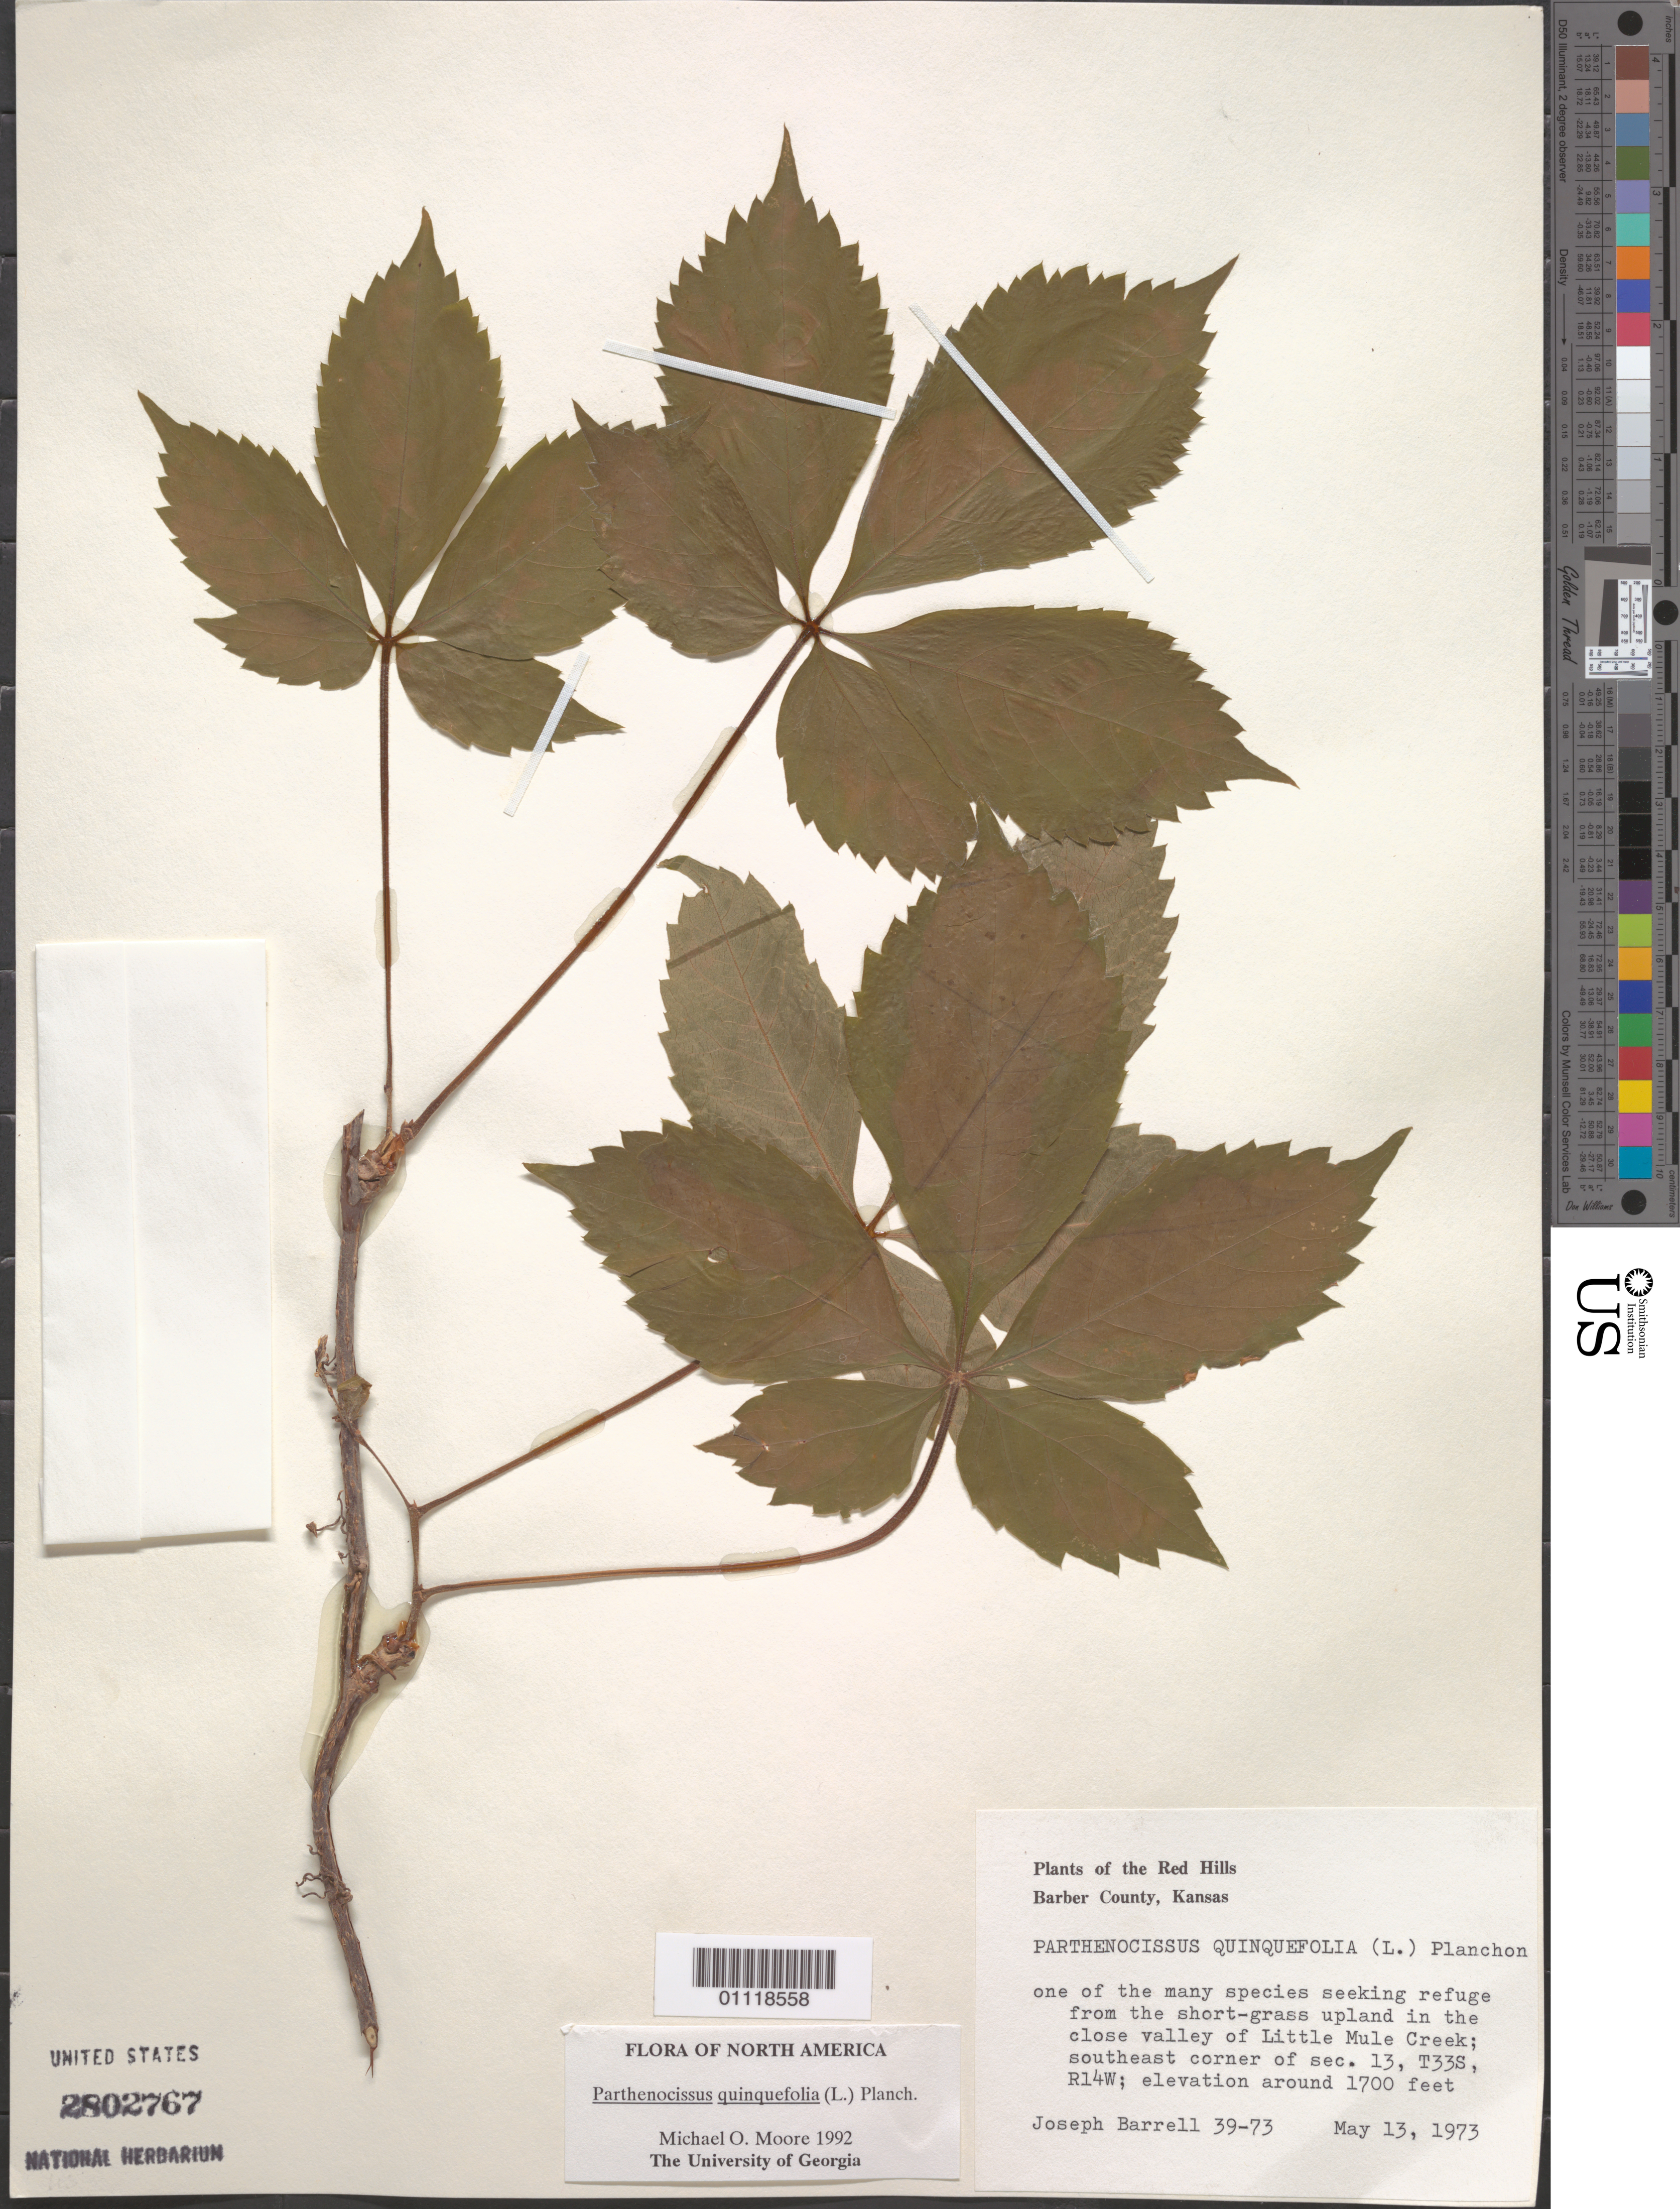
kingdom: Plantae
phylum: Tracheophyta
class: Magnoliopsida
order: Vitales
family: Vitaceae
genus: Parthenocissus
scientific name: Parthenocissus quinquefolia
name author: (L.) Planch.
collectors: J. Barrell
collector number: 39 - 73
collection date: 1973-05-13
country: United States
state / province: Kansas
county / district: Barber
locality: Close valley of Little Mule Creek.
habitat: Short-grass upland.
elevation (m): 518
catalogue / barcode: US 2802767